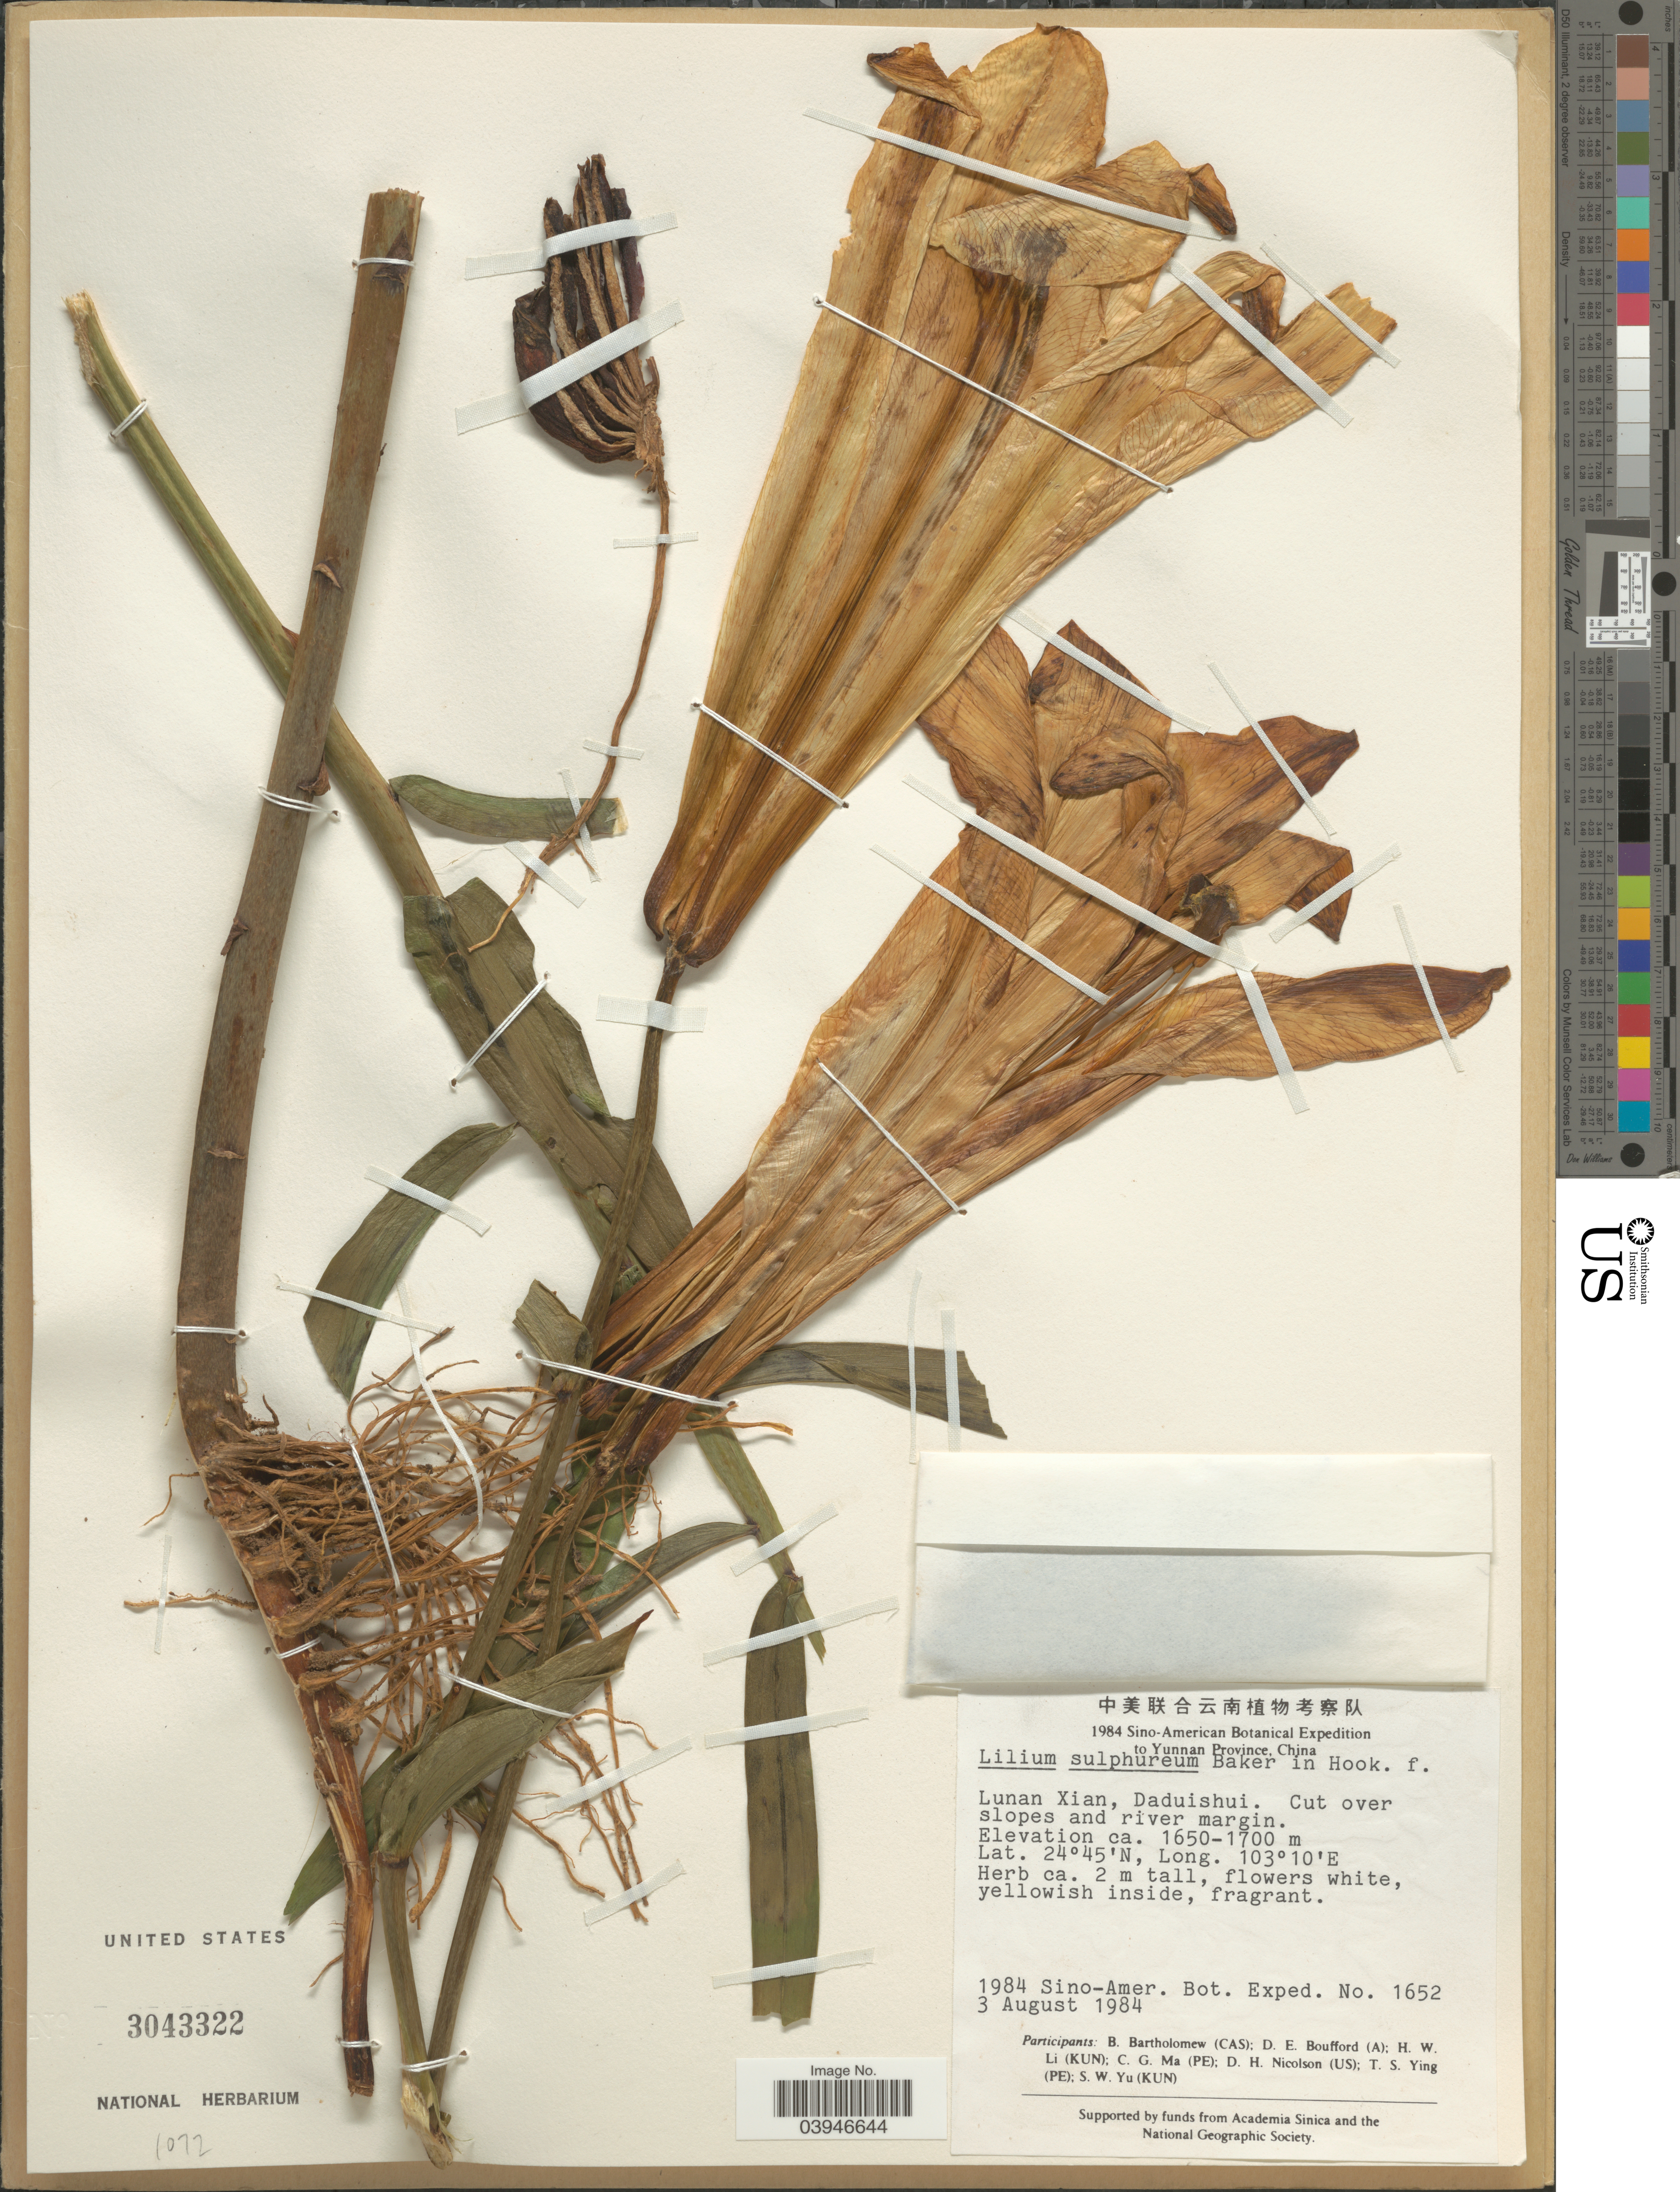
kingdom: Plantae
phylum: Tracheophyta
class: Liliopsida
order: Liliales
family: Liliaceae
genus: Lilium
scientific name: Lilium sulphureum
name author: Baker ex Hook. f.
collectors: Sino-Amer. Bot. Exped. 1984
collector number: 1652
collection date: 1984-08-03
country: China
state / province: Yunnan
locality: Lunan Xian, Daduishui. Cut over slopes and river margin.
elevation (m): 1650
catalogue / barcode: US 3043322